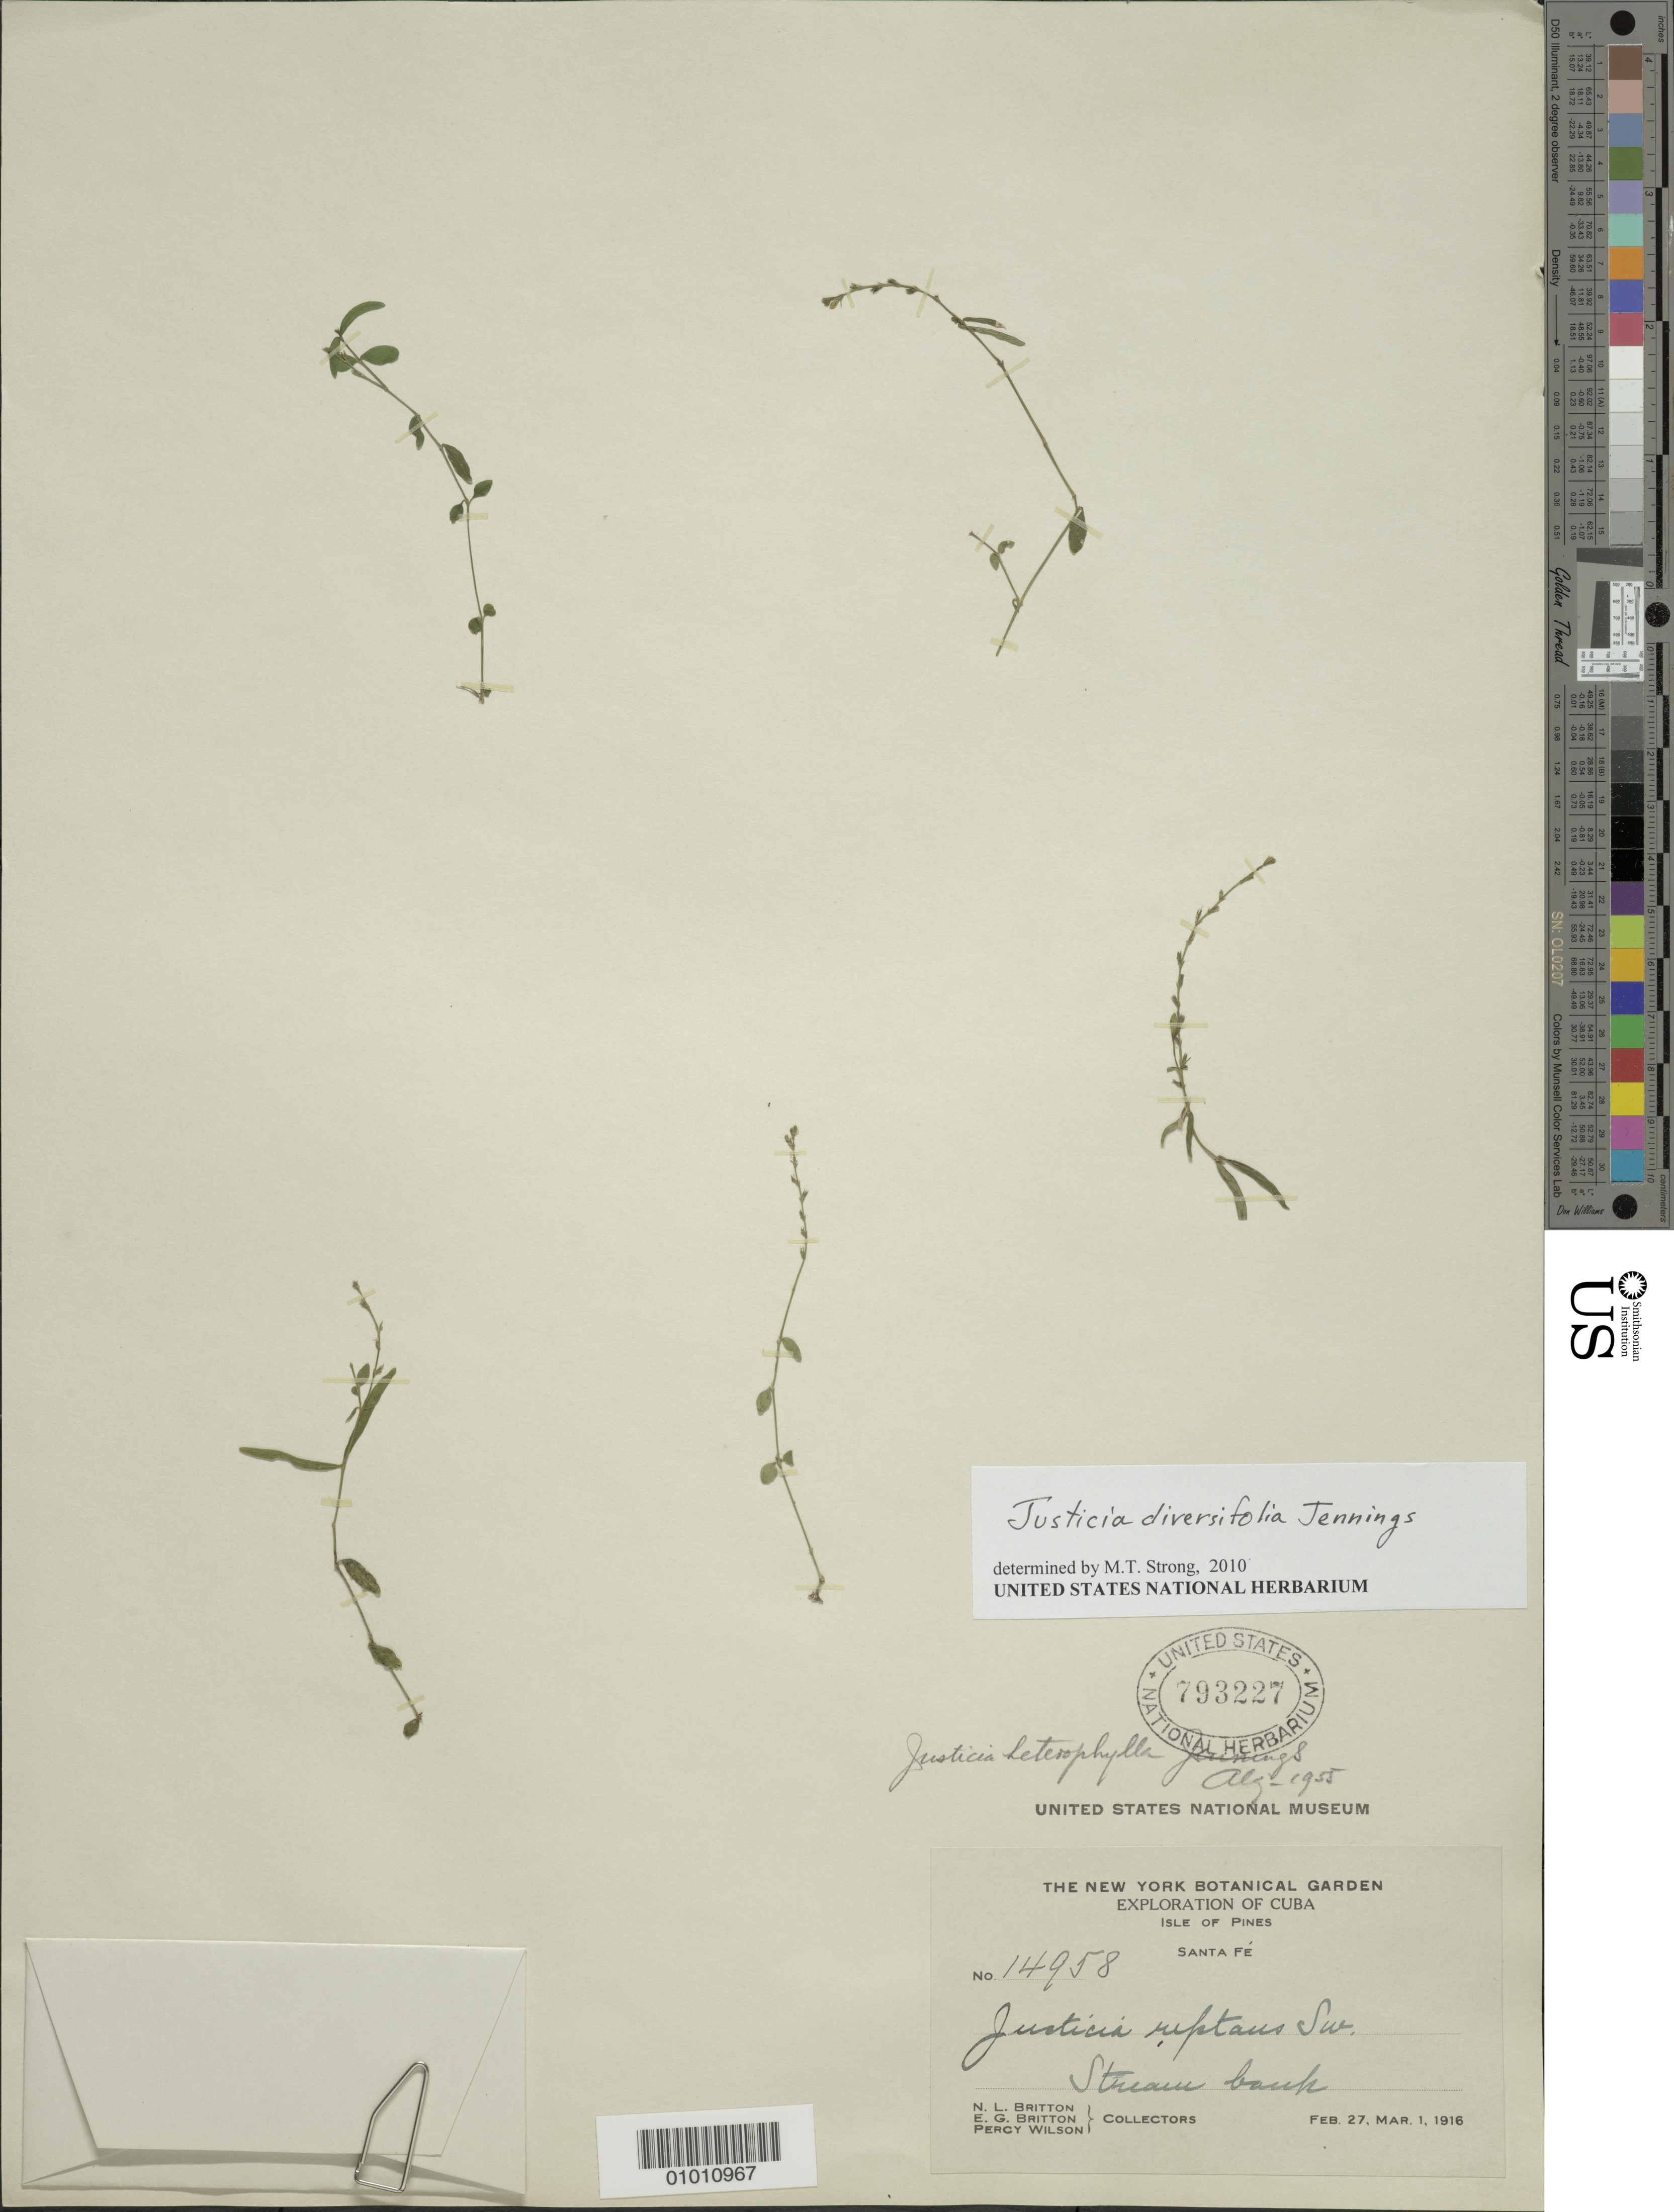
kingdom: Plantae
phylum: Tracheophyta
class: Magnoliopsida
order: Lamiales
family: Acanthaceae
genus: Justicia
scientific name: Justicia diversifolia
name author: Jenn.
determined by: Strong, M. T., (US), Smithsonian Institution - National Museum of Natural History (UNITED STATES)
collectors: N. Britton, E. G. Britton & P. Wilson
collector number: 14958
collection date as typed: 27 Feb 1916 and 01 Mar 1916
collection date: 1916-02-27,1916-03-01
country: Cuba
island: Isla de la Juventud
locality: Isle of Pines, Santa Fé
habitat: Stream bank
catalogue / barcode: US 793227